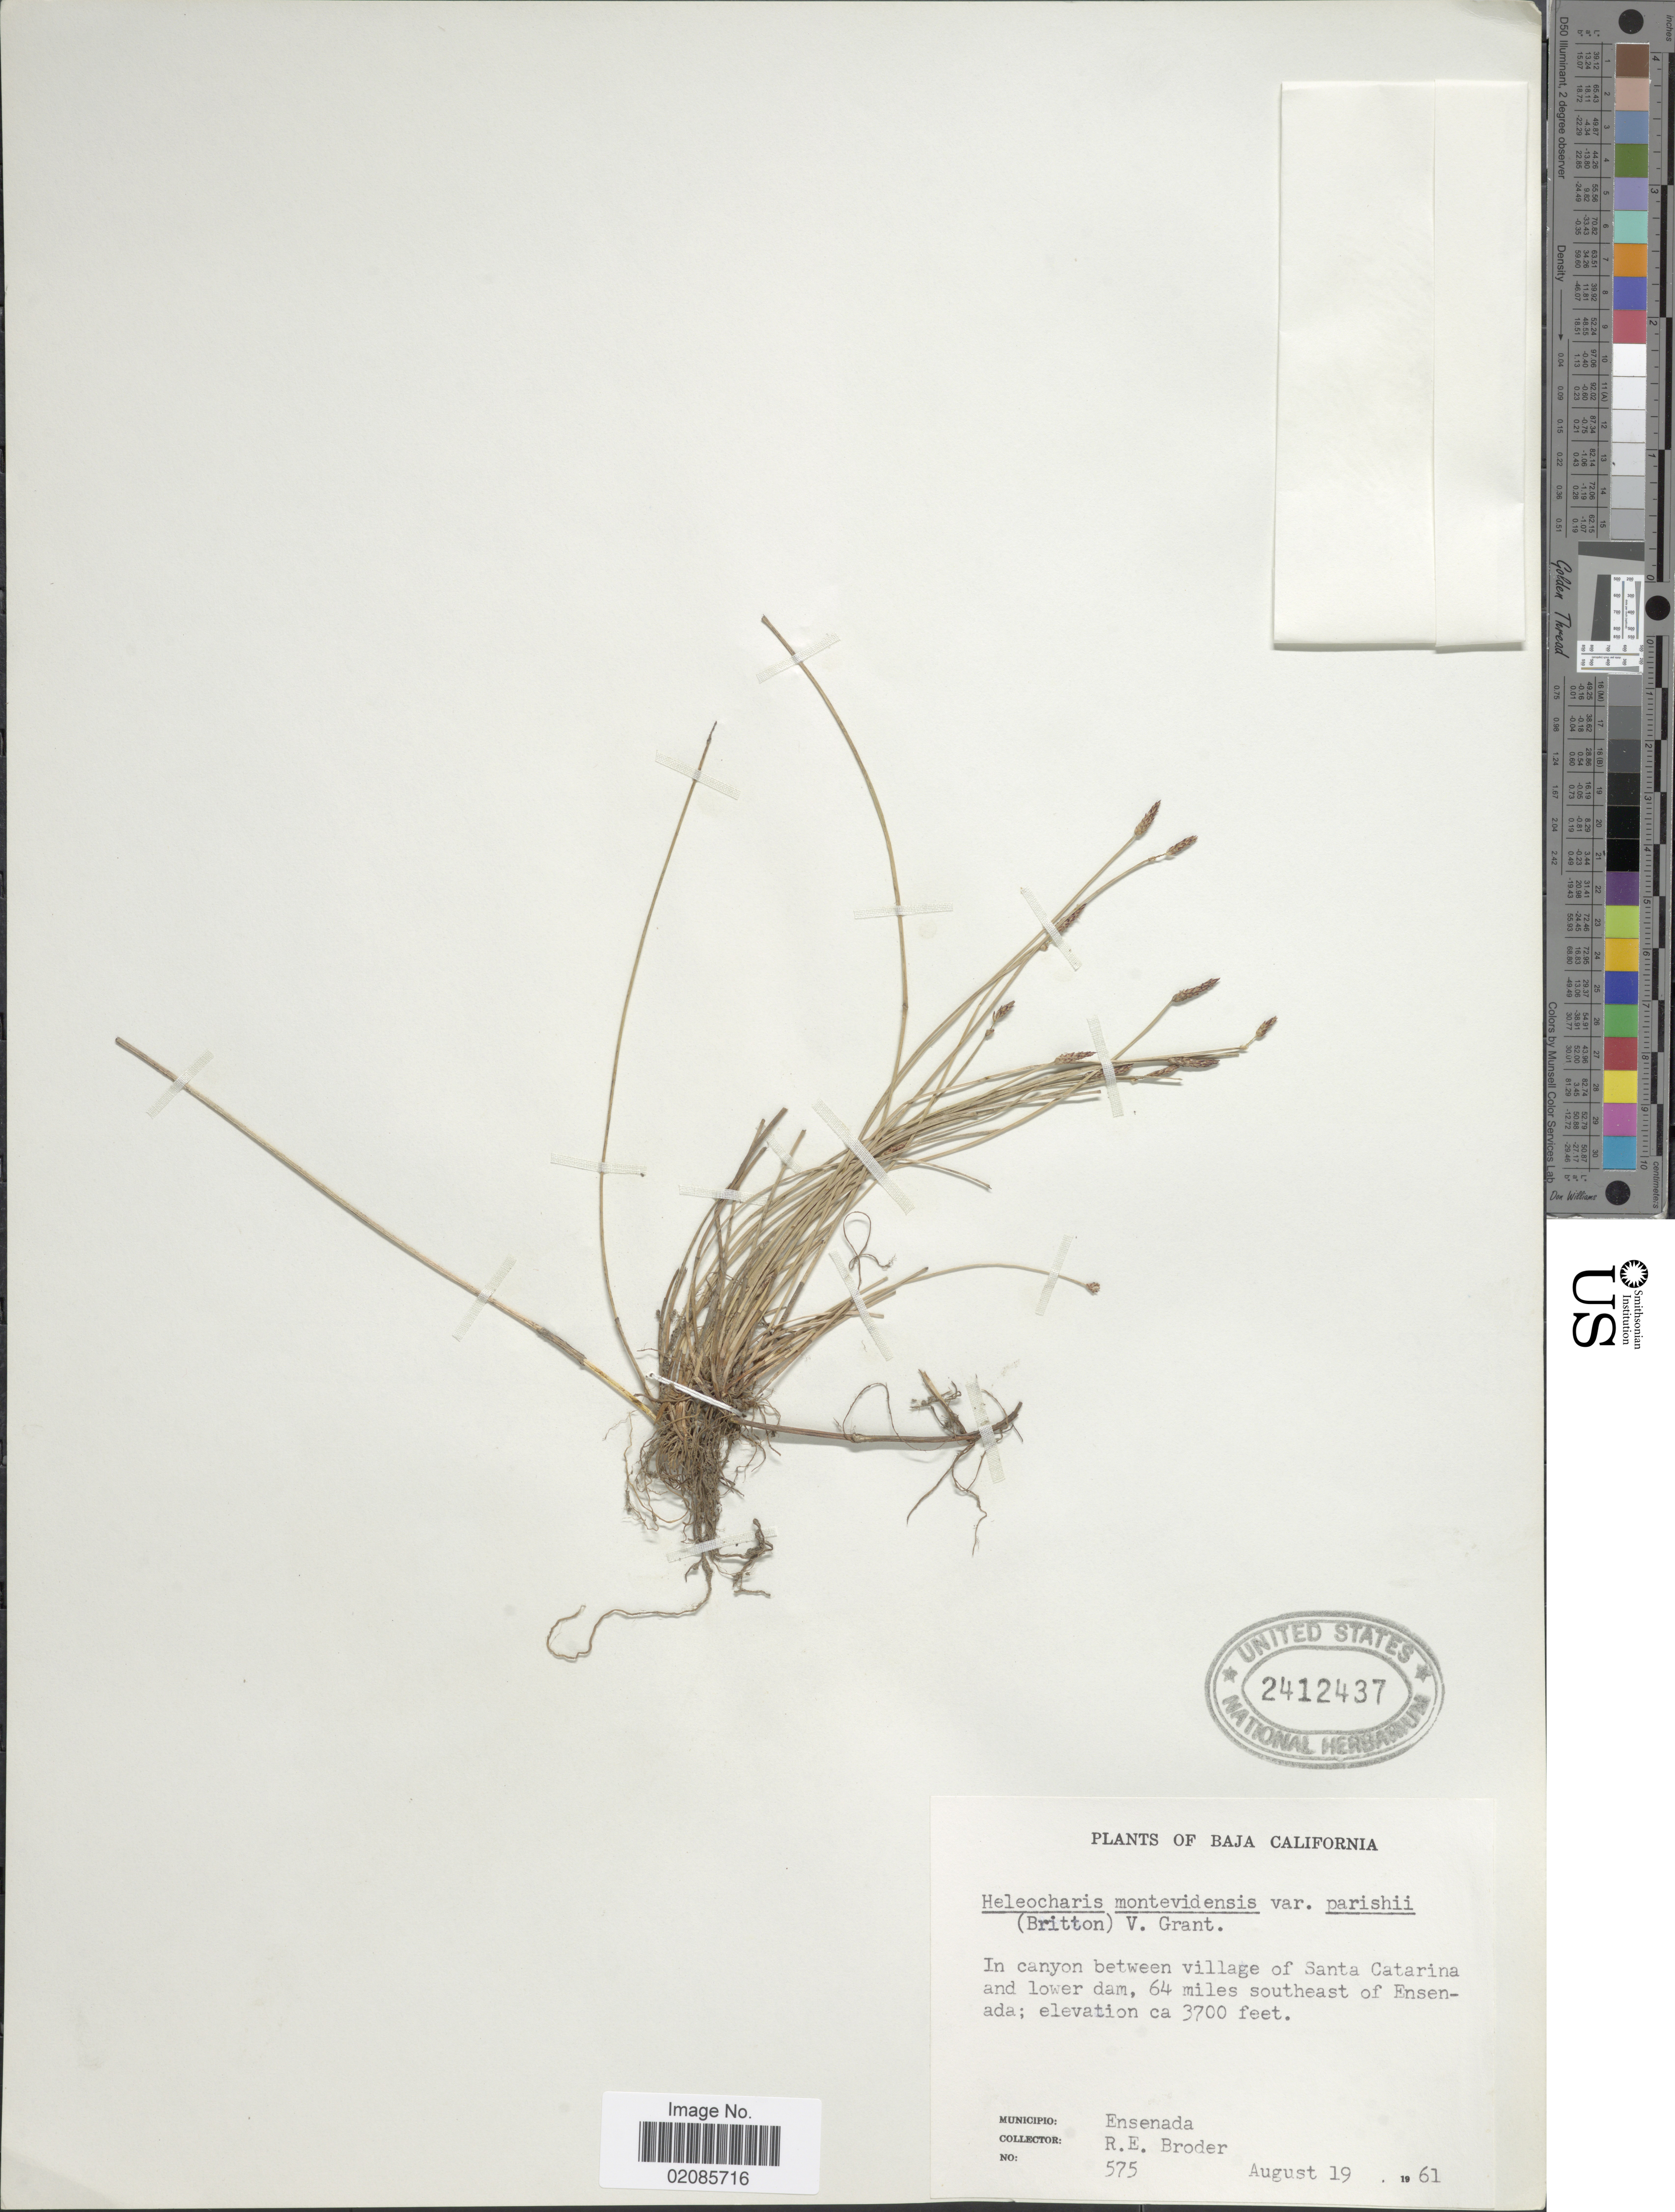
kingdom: Plantae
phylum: Tracheophyta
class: Liliopsida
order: Poales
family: Cyperaceae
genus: Eleocharis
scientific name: Eleocharis montevidensis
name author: Kunth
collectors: R. Broder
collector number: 575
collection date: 1961-08-19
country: Mexico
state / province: Baja California Norte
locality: In canyon between village of Santa Catarina and lower dam, 64 miles southeast of Ensenada.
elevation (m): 1128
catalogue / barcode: US 2412437